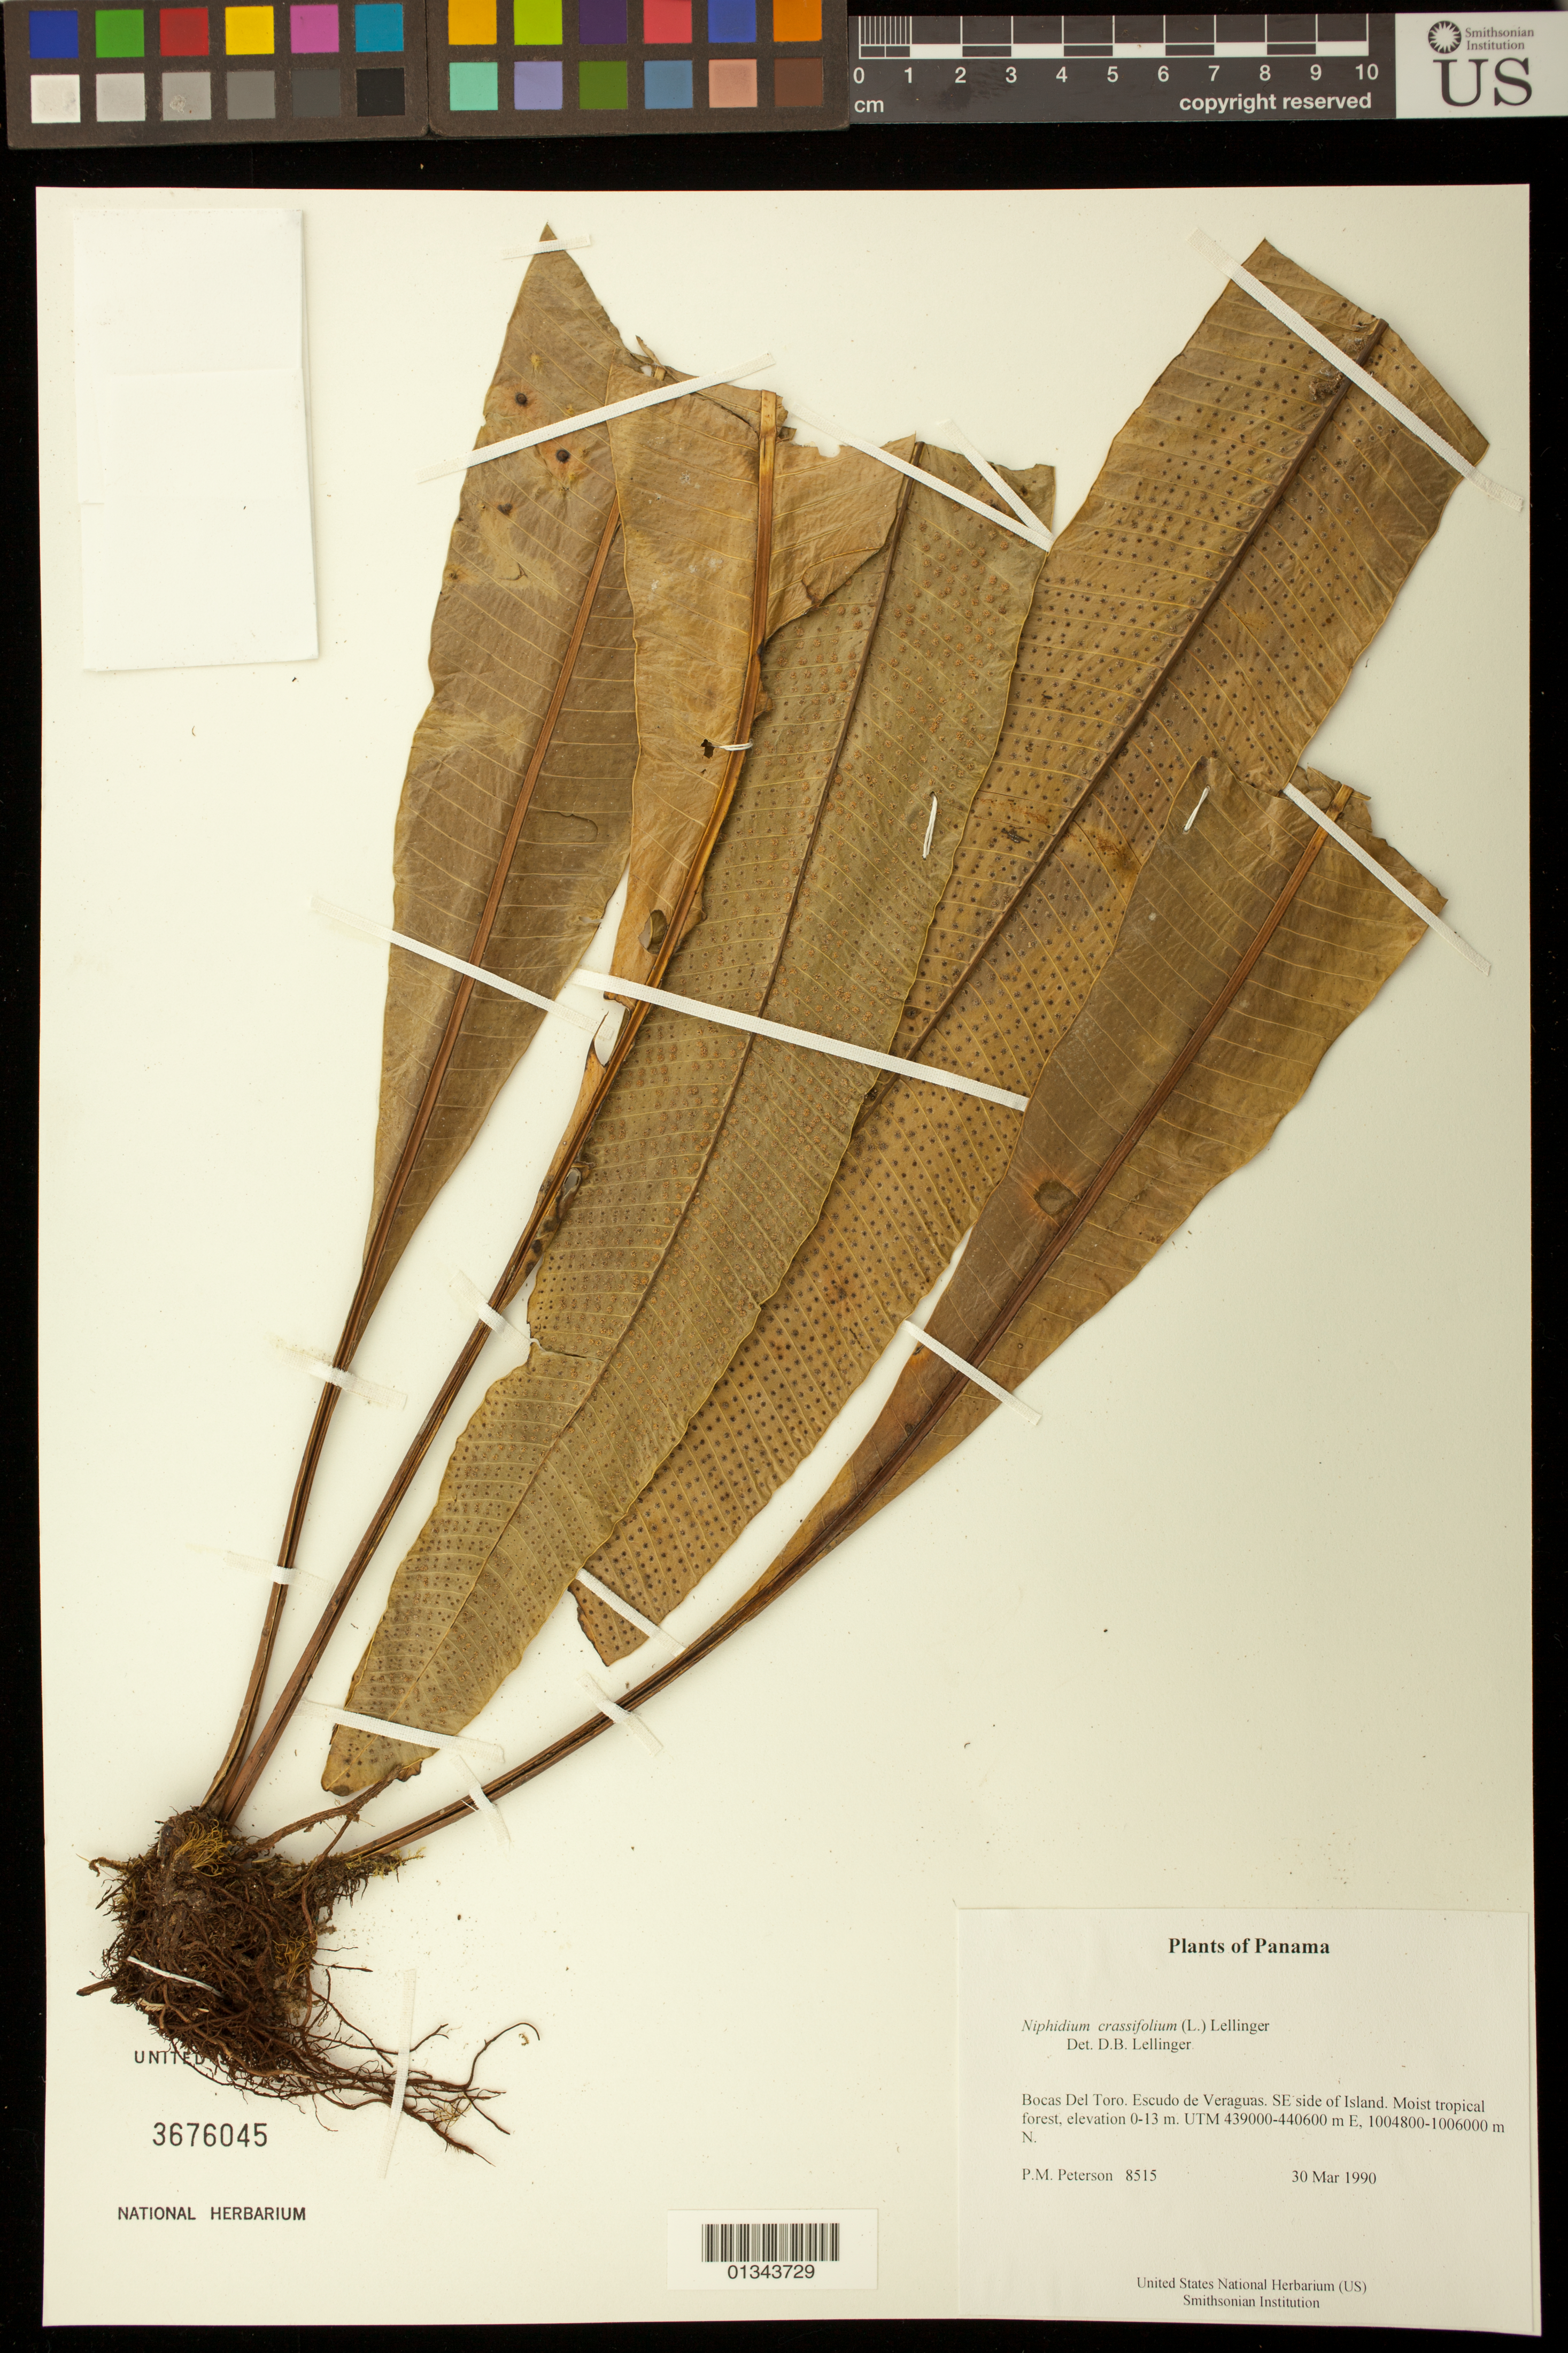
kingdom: Plantae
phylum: Tracheophyta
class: Polypodiopsida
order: Polypodiales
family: Polypodiaceae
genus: Niphidium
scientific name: Niphidium crassifolium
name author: (L.) Lellinger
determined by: Lellinger, David B., (BOT), Smithsonian Institution - National Museum of Natural History (UNITED STATES)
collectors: P. M. Peterson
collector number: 8515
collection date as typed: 30 Mar 1990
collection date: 1990-03-30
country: Panama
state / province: Bocas del Toro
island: Escudo de Veraguas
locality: SE side of Island.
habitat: Moist tropical forest, UTM 439000-440600 m E, 1004800-1006000 m N.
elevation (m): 0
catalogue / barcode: US 3676045